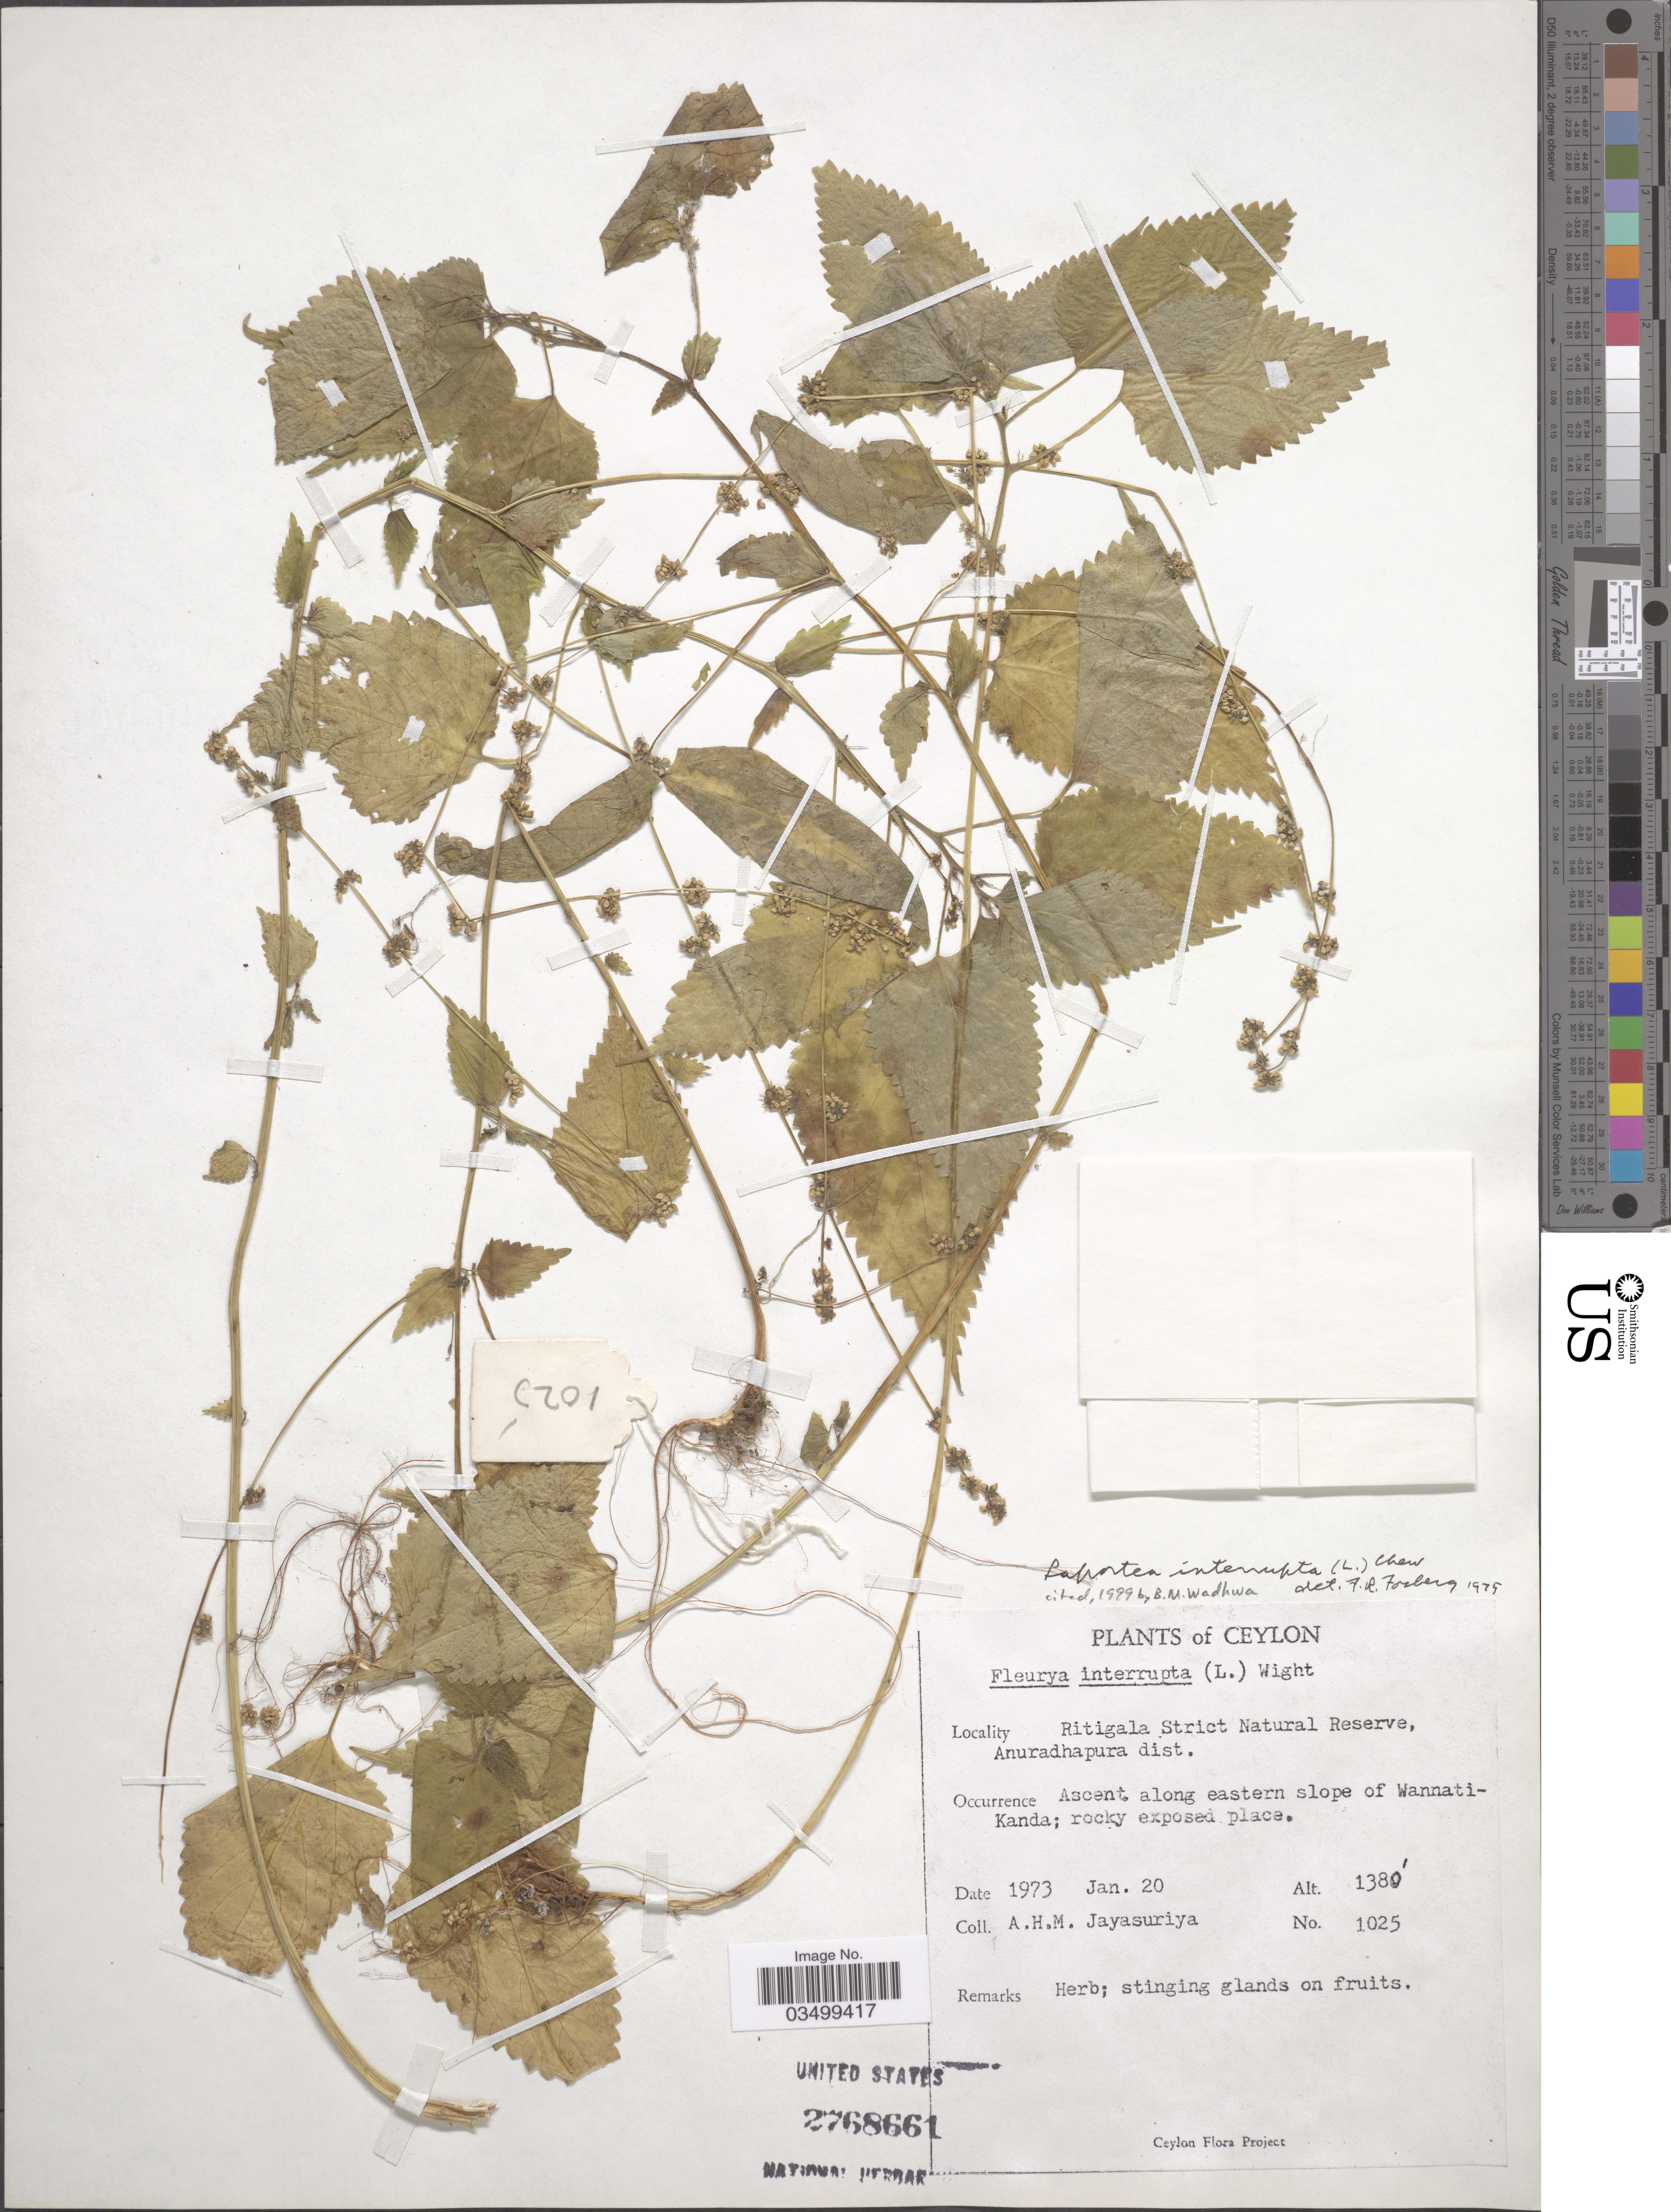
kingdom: Plantae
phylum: Tracheophyta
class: Magnoliopsida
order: Rosales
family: Urticaceae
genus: Laportea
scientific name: Laportea interrupta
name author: (L.) Chew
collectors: A. H. Jayasuriya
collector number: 1025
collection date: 1973-01-20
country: Sri Lanka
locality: Ceylon. Ritigala Strict Natural Reserve, Anuradhapura dist. Ascent along eastern slope of Wannati-Kanda*.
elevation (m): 421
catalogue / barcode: US 2768661